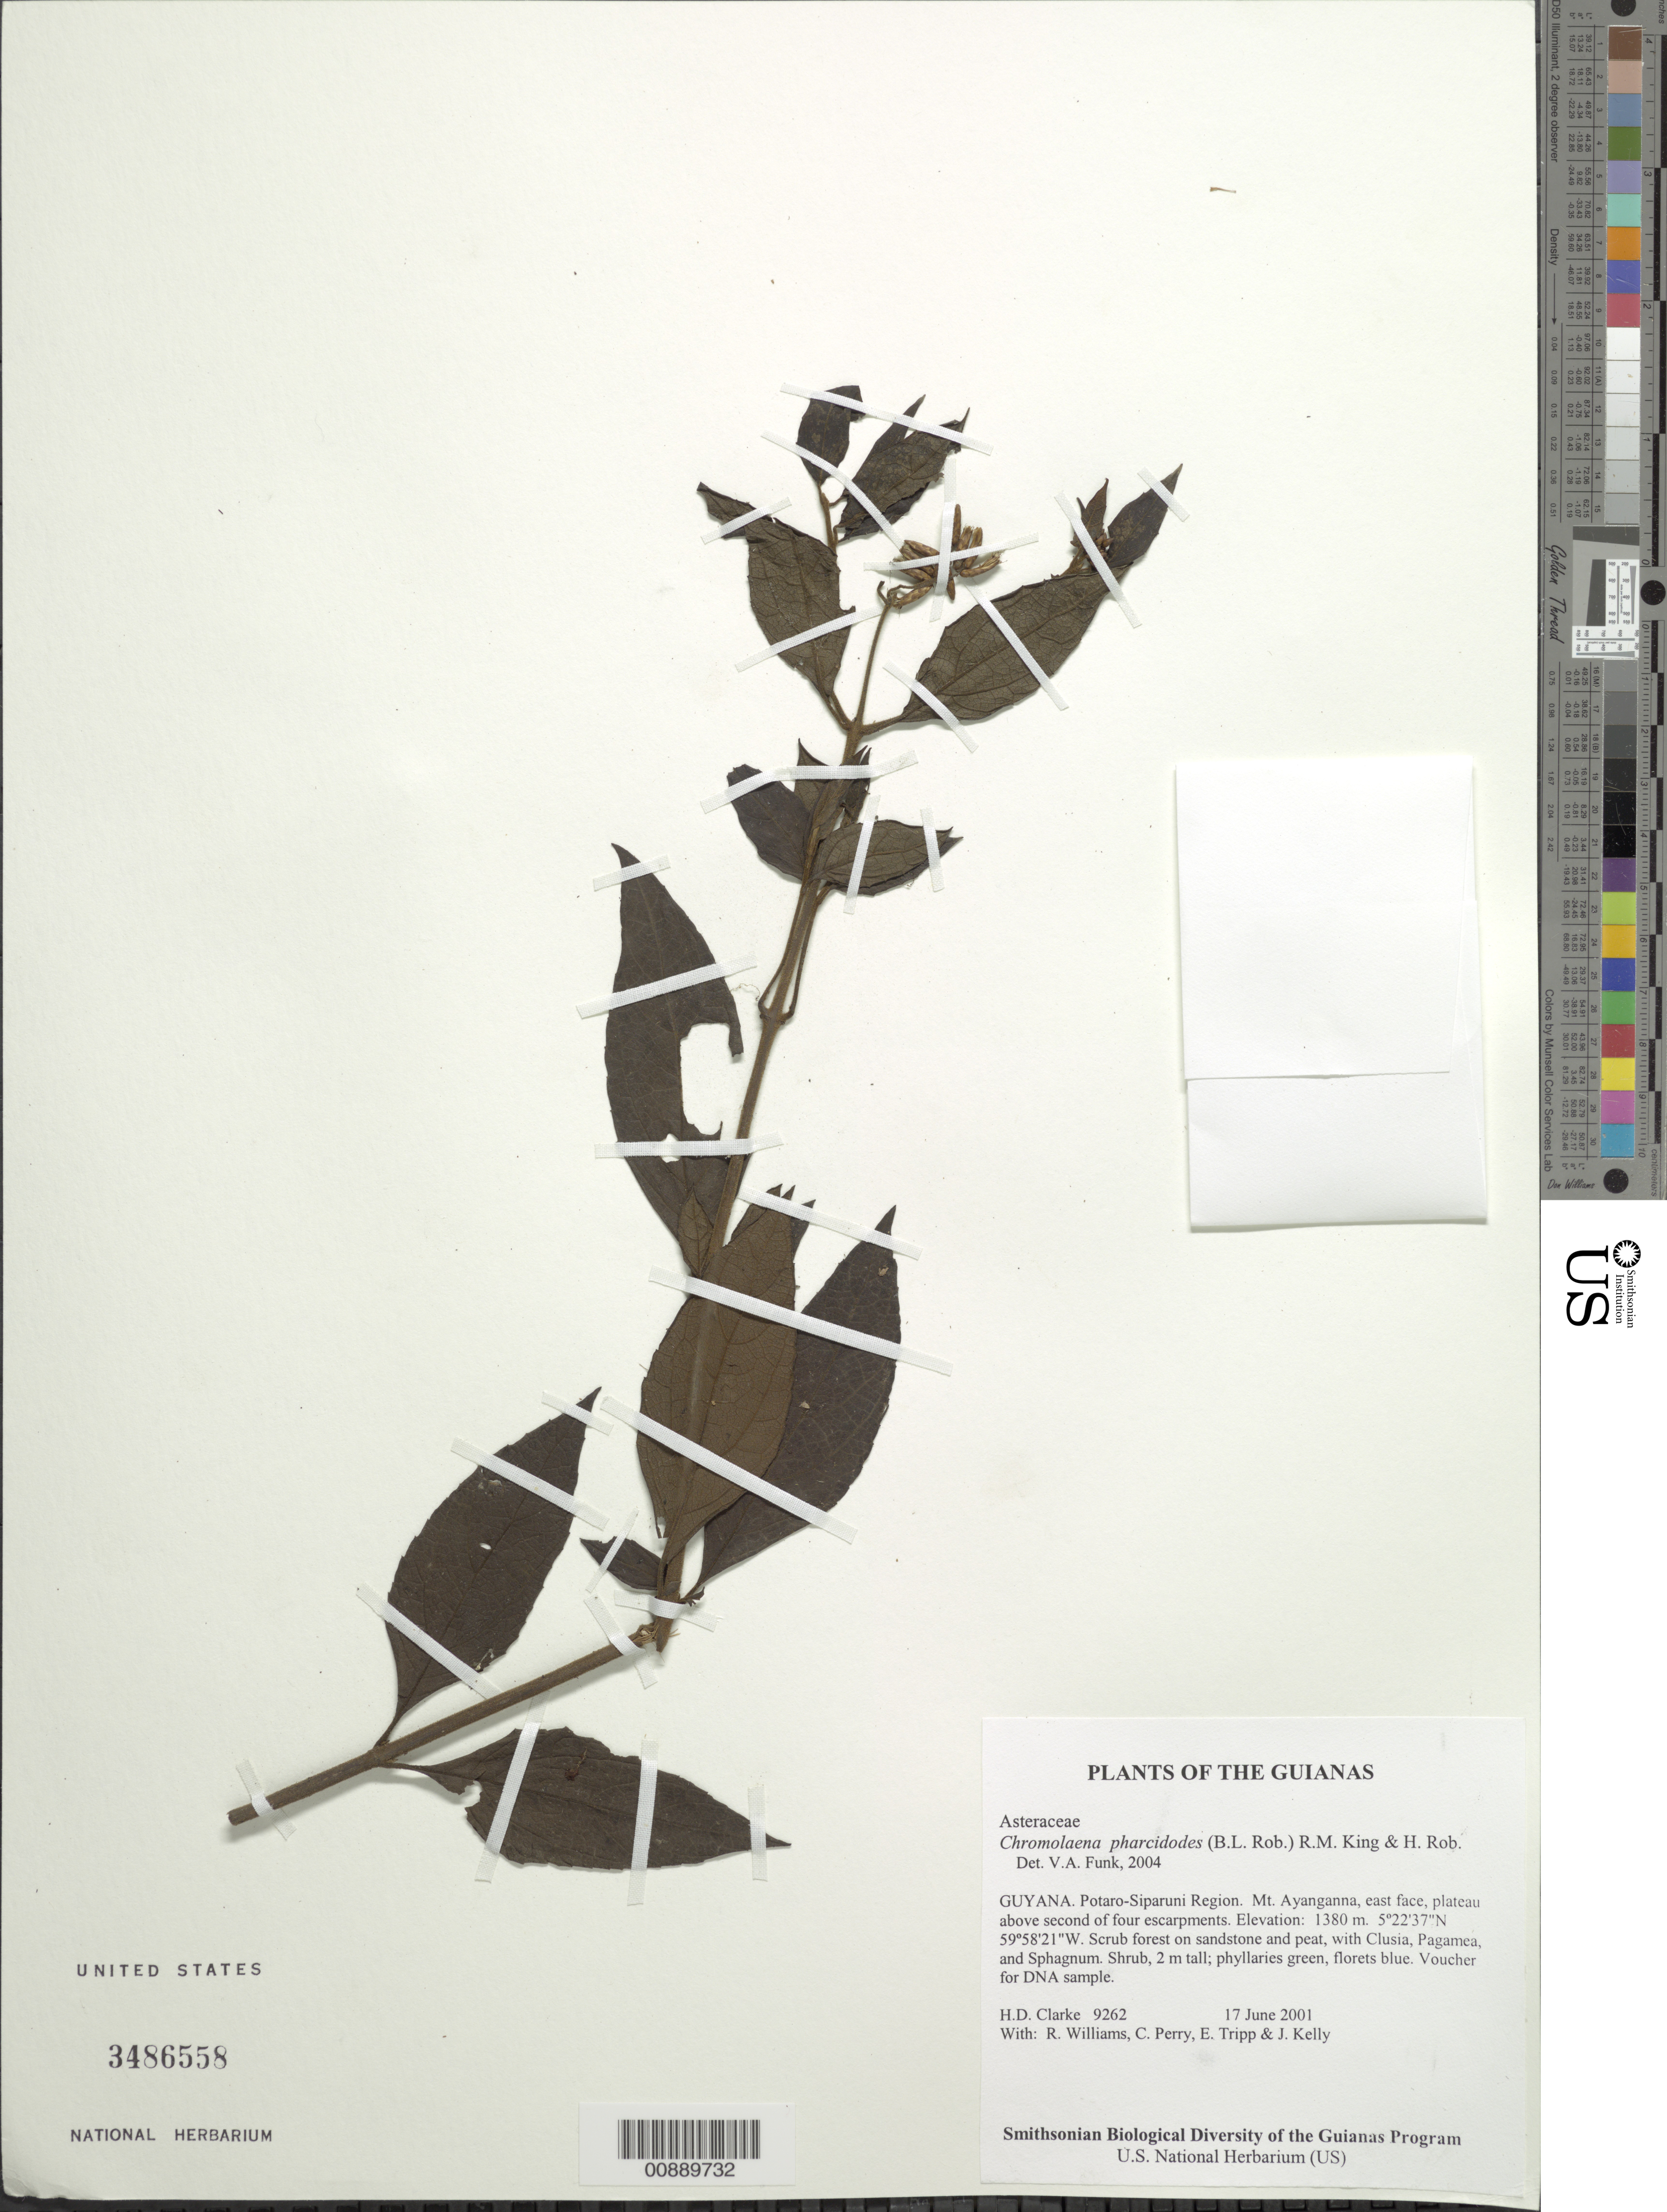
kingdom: Plantae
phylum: Tracheophyta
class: Magnoliopsida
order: Asterales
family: Asteraceae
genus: Chromolaena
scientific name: Chromolaena pharcidodes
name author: (B.L. Rob.) R.M. King & H. Rob.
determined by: Funk, Vicki A., (BOT), Smithsonian Institution - National Museum of Natural History (UNITED STATES)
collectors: H. D. Clarke, R. Williams, C. Perry, E. Tripp & J. Kelly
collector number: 9262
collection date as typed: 17 June 2001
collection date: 2001-06-17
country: Guyana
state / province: Potaro-Siparuni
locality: Mt. Ayanganna, east face, plateau above second of four escarpments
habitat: Scrub forest on sandstone and peat, with Clusia, Pagamea, and Sphagnum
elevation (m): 1380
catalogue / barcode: US 3486558